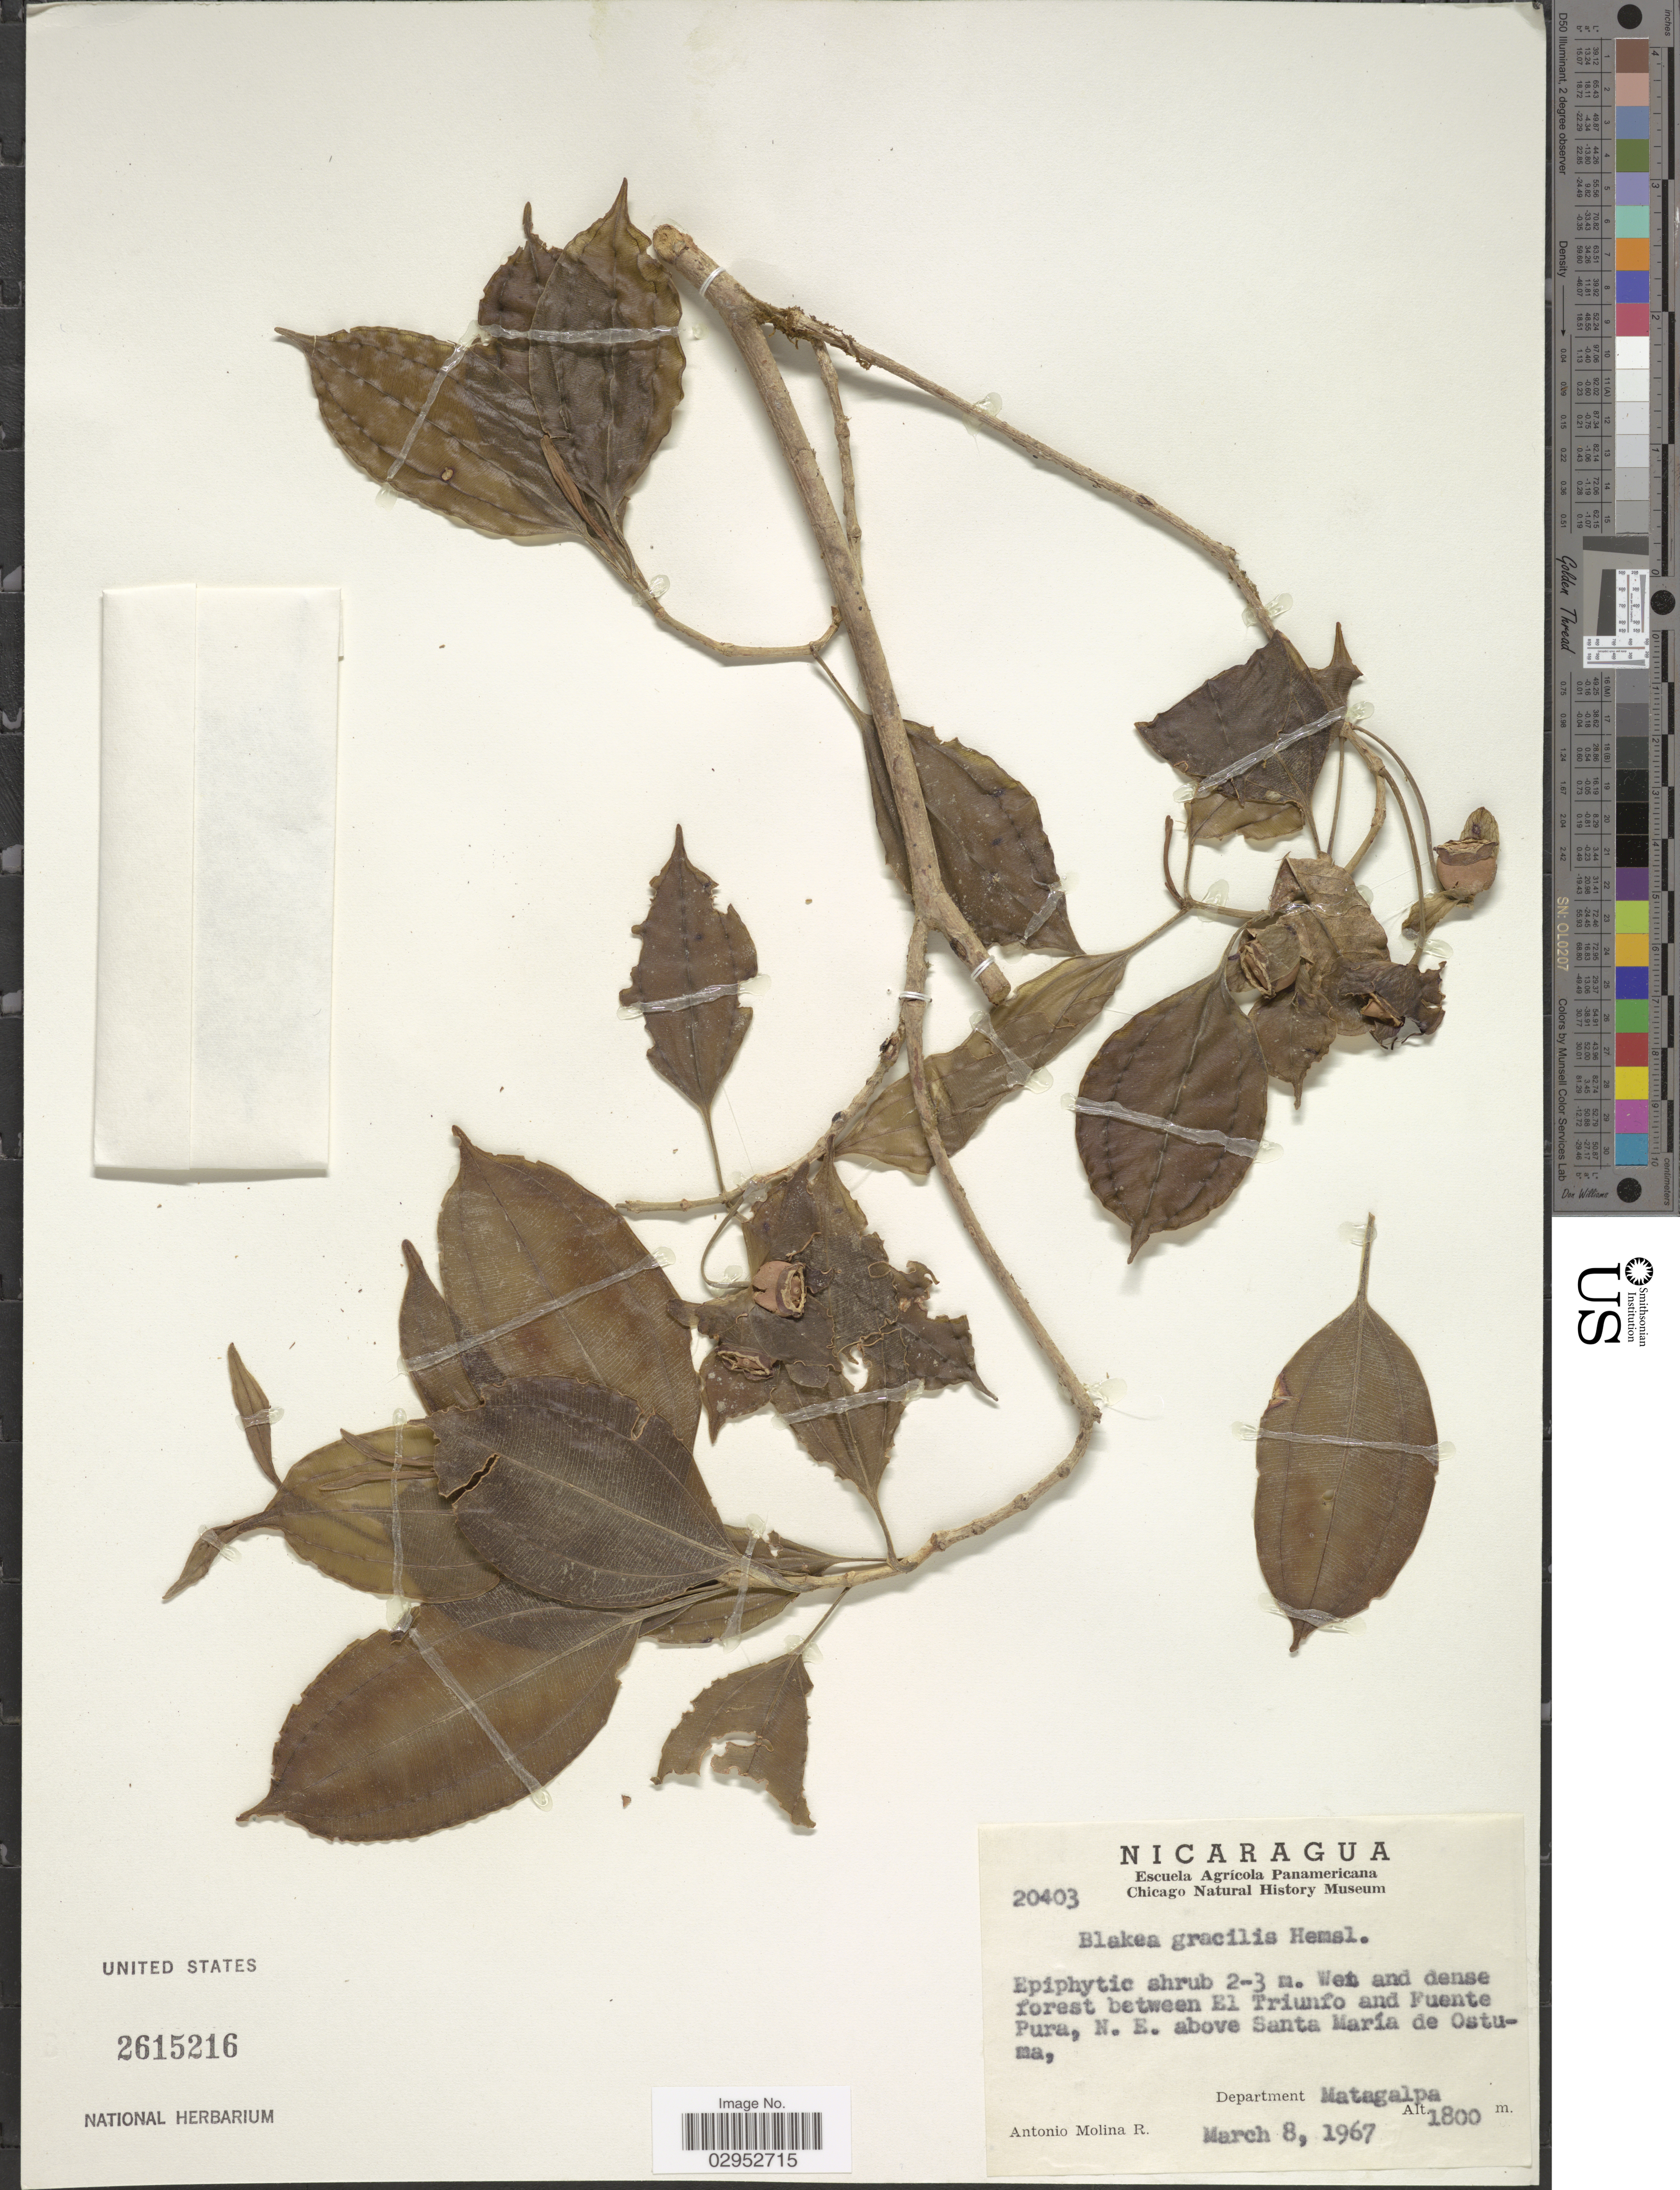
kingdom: Plantae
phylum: Tracheophyta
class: Magnoliopsida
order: Myrtales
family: Melastomataceae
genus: Blakea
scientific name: Blakea gracilis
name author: Hemsl.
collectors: A. Molina R.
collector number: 20403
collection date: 1967-03-08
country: Nicaragua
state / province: Matagalpa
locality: Wet and dense forest between El Triunfo and Fuente Pura, N.E. above Santa María de Ostuma, Department Matagalpa.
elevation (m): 1800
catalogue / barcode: US 2615216